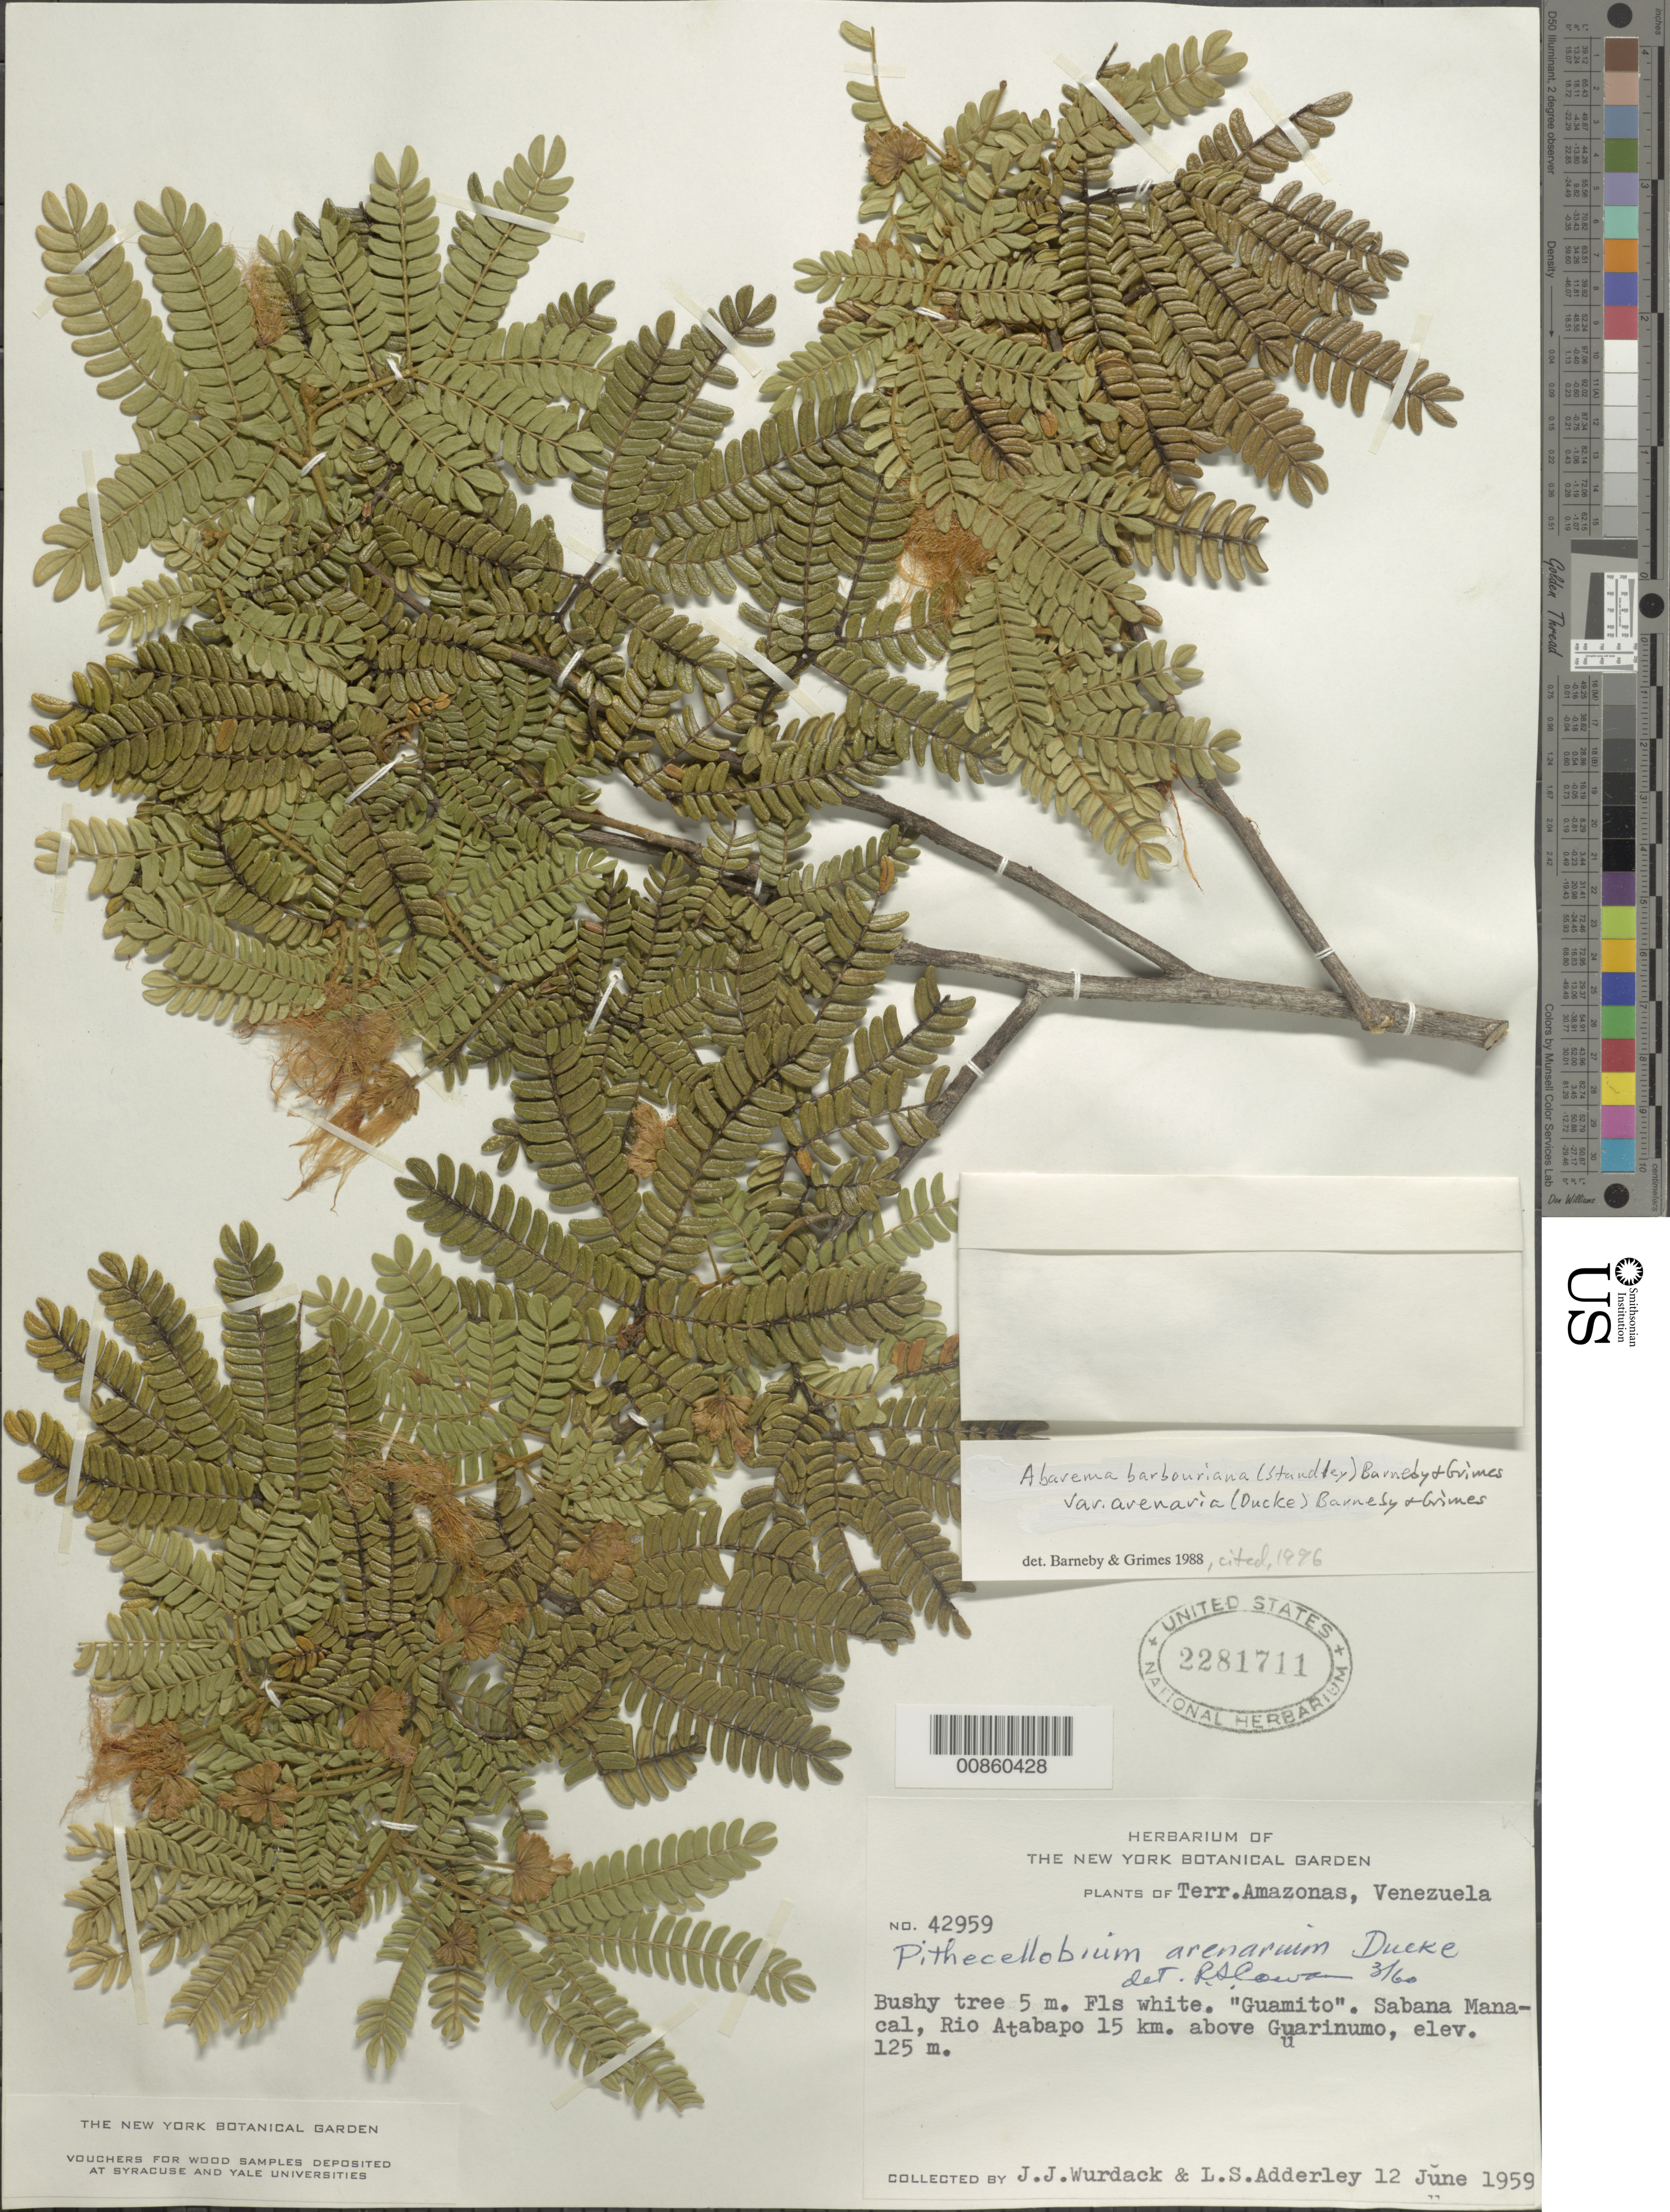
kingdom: Plantae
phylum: Tracheophyta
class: Magnoliopsida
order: Fabales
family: Fabaceae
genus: Abarema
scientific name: Abarema barbouriana var. arenaria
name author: (Ducke) Barneby & J.W. Grimes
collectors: J. J. Wurdack & L. S. Adderley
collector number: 42959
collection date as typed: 12-Jun-59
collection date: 1959-06-12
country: Venezuela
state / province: Amazonas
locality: Savanna Manacal, Río Atabapo, 15 km above Guarinumo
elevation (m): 125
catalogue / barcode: US 2281711